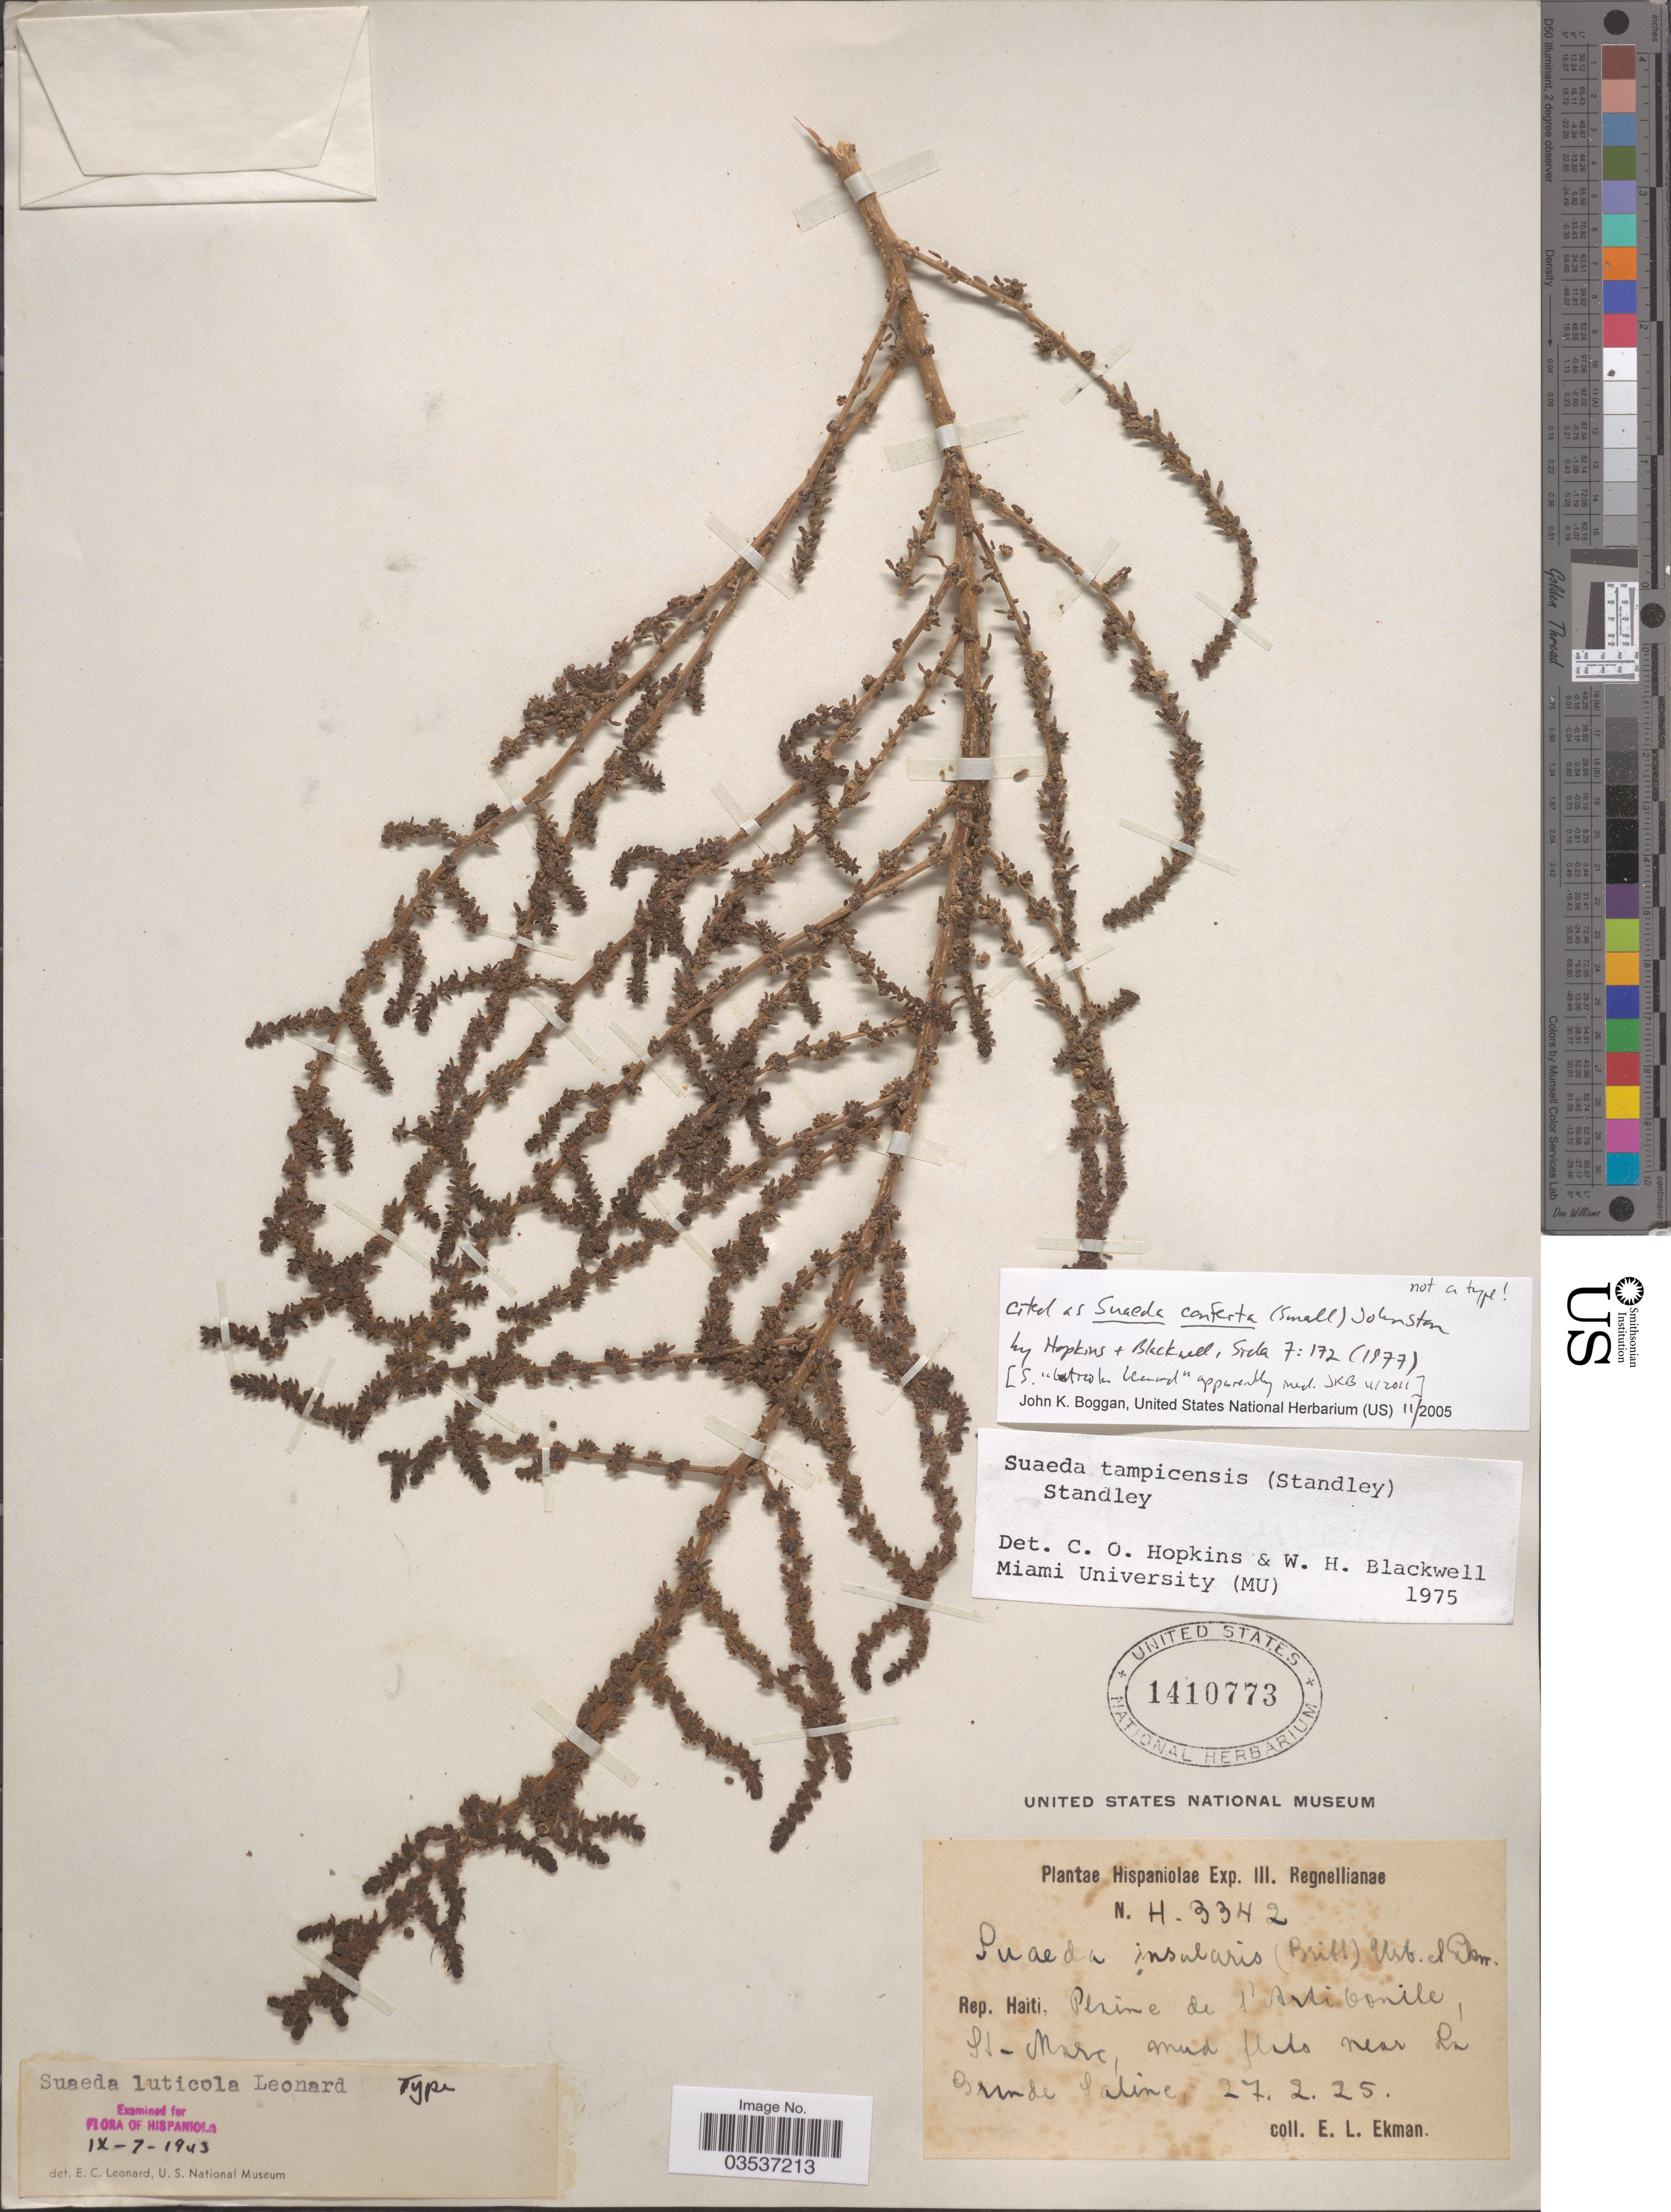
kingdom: Plantae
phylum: Tracheophyta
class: Magnoliopsida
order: Caryophyllales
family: Amaranthaceae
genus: Suaeda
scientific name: Suaeda conferta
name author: (Small) I.M. Johnst.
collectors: E. L. Ekman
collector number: N.H.3342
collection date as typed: Transcribed d/m/y: 27/2/25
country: Haiti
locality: Hispaniolae. Rep. Haiti, Plaine de l'Arbonite, St-Marc, mud flats near La Grande Saline.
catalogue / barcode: US 1410773